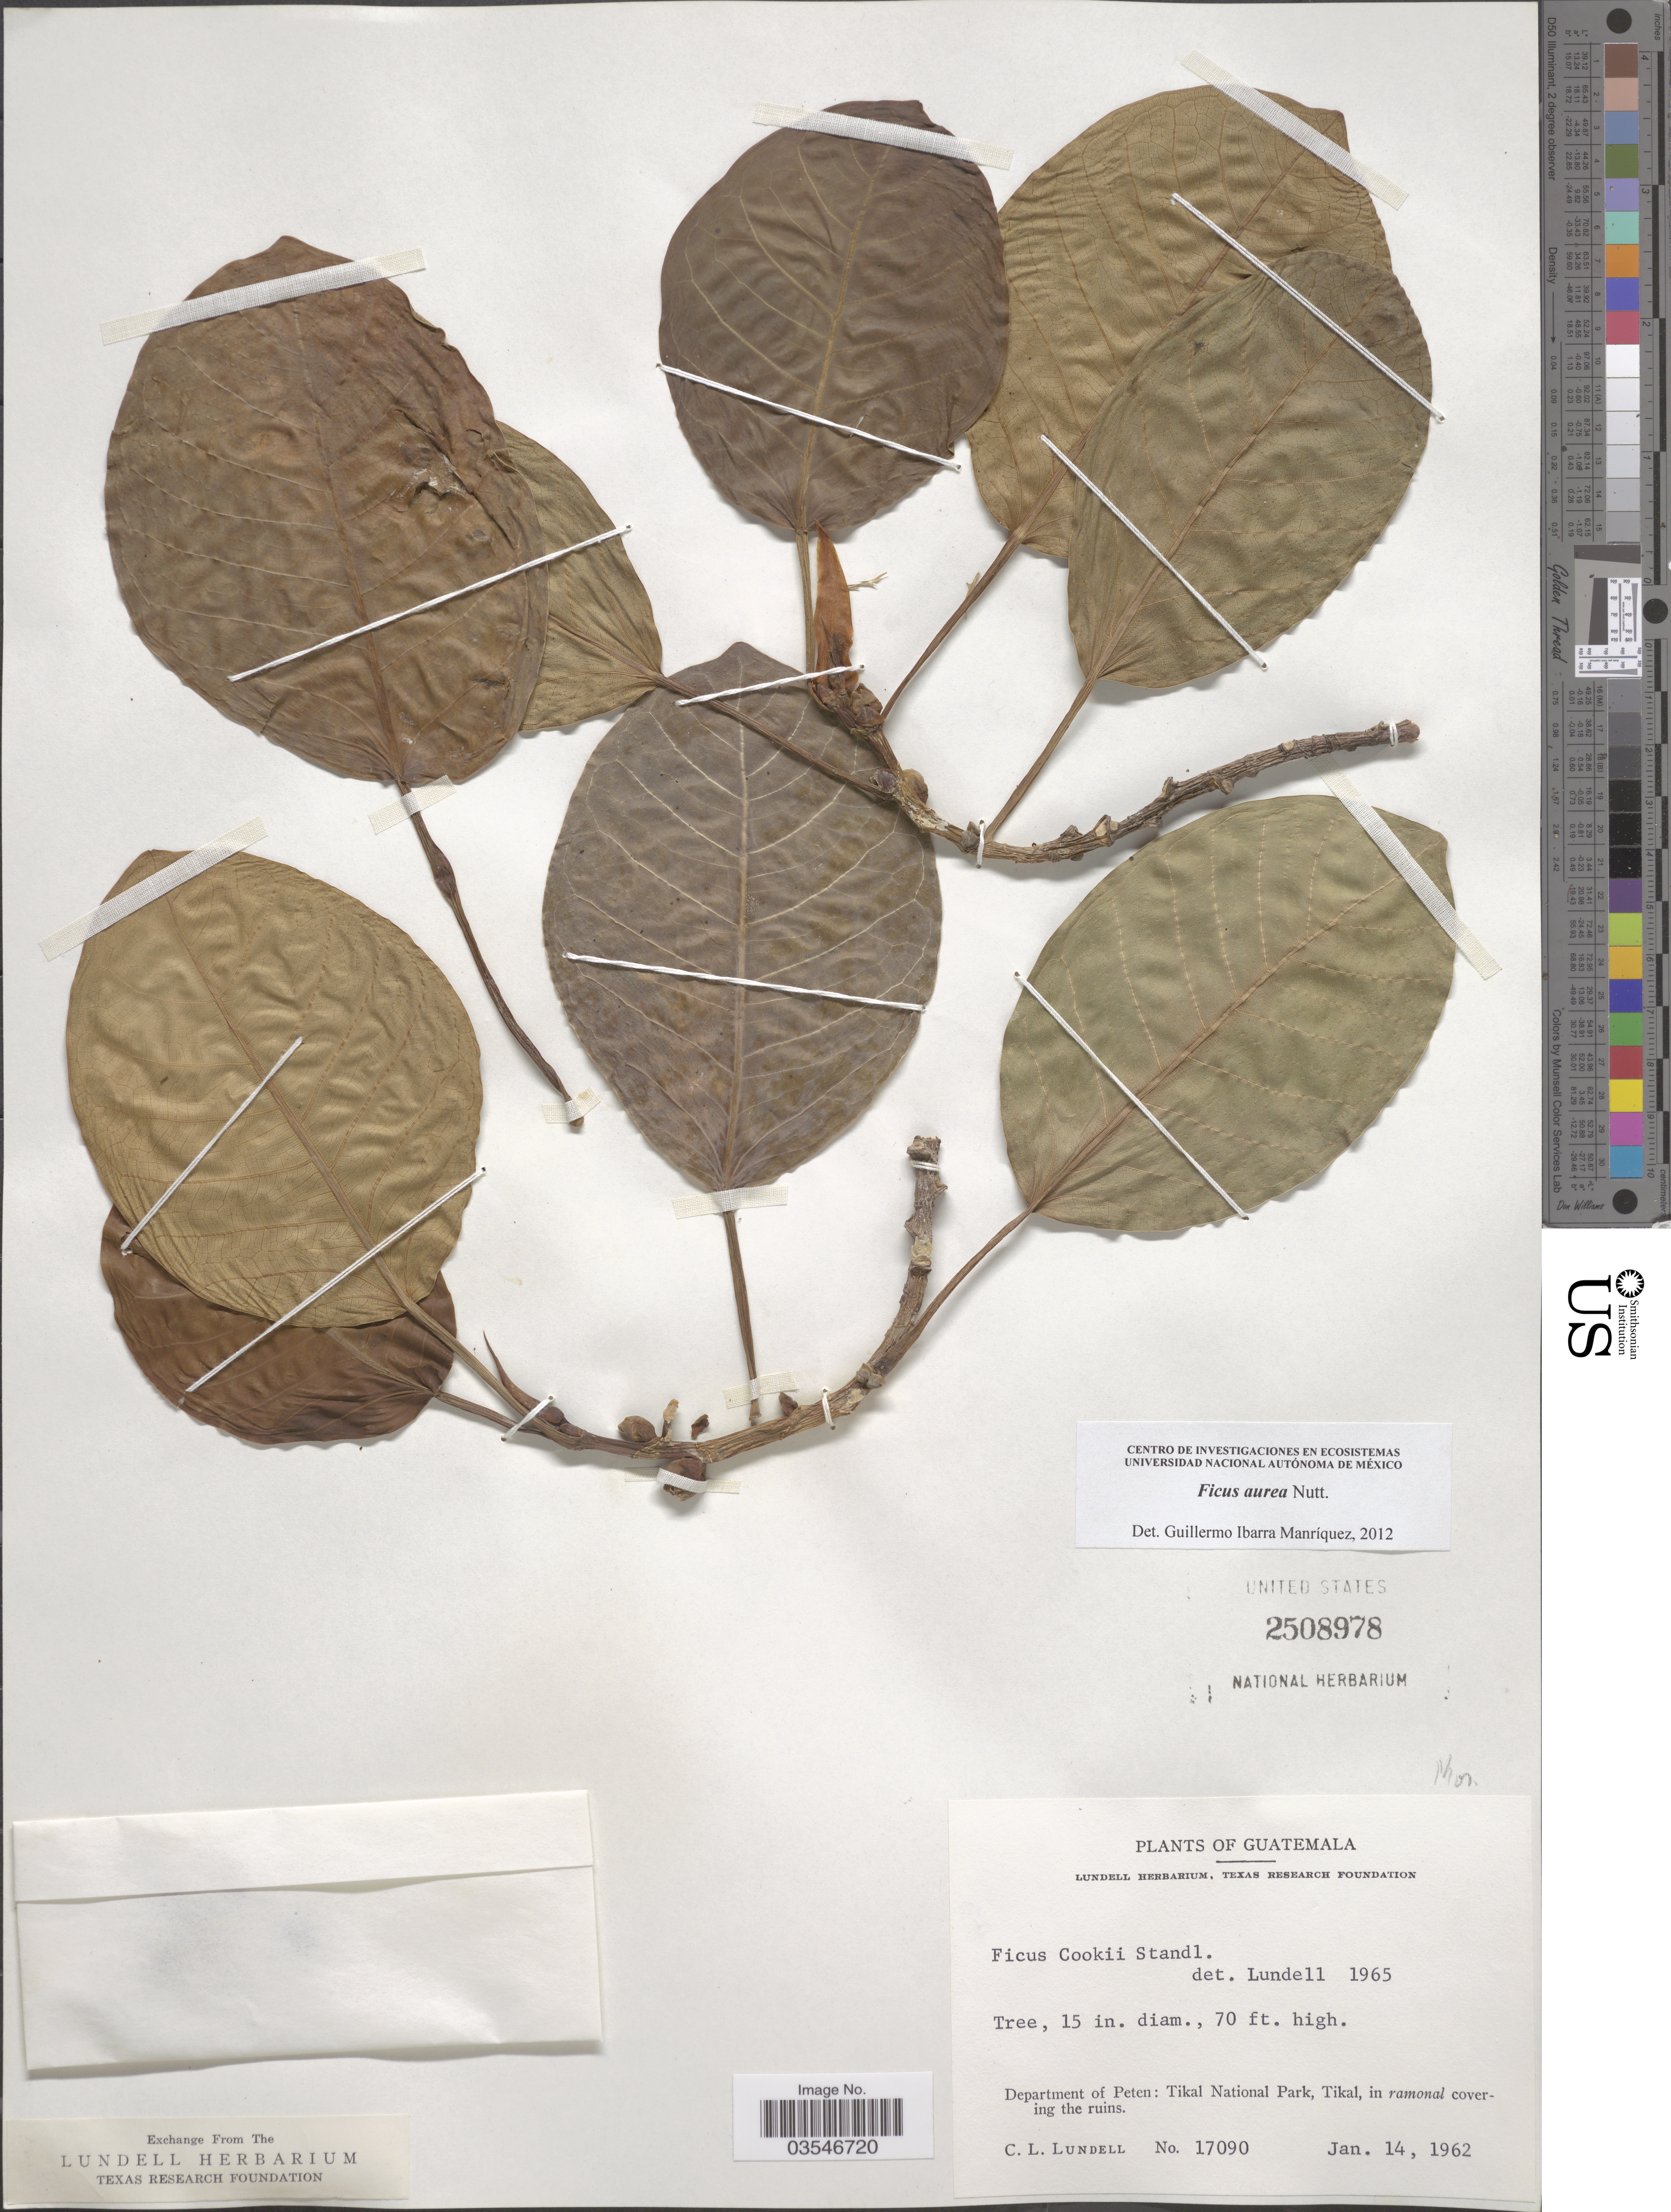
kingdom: Plantae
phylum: Tracheophyta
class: Magnoliopsida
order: Rosales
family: Moraceae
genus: Ficus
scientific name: Ficus aurea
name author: Nutt.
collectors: C. L. Lundell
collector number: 17090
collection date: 1962-01-14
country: Guatemala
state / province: El Peten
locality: Department of Peten: Tikal National Park, Tikal.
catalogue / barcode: US 2508978